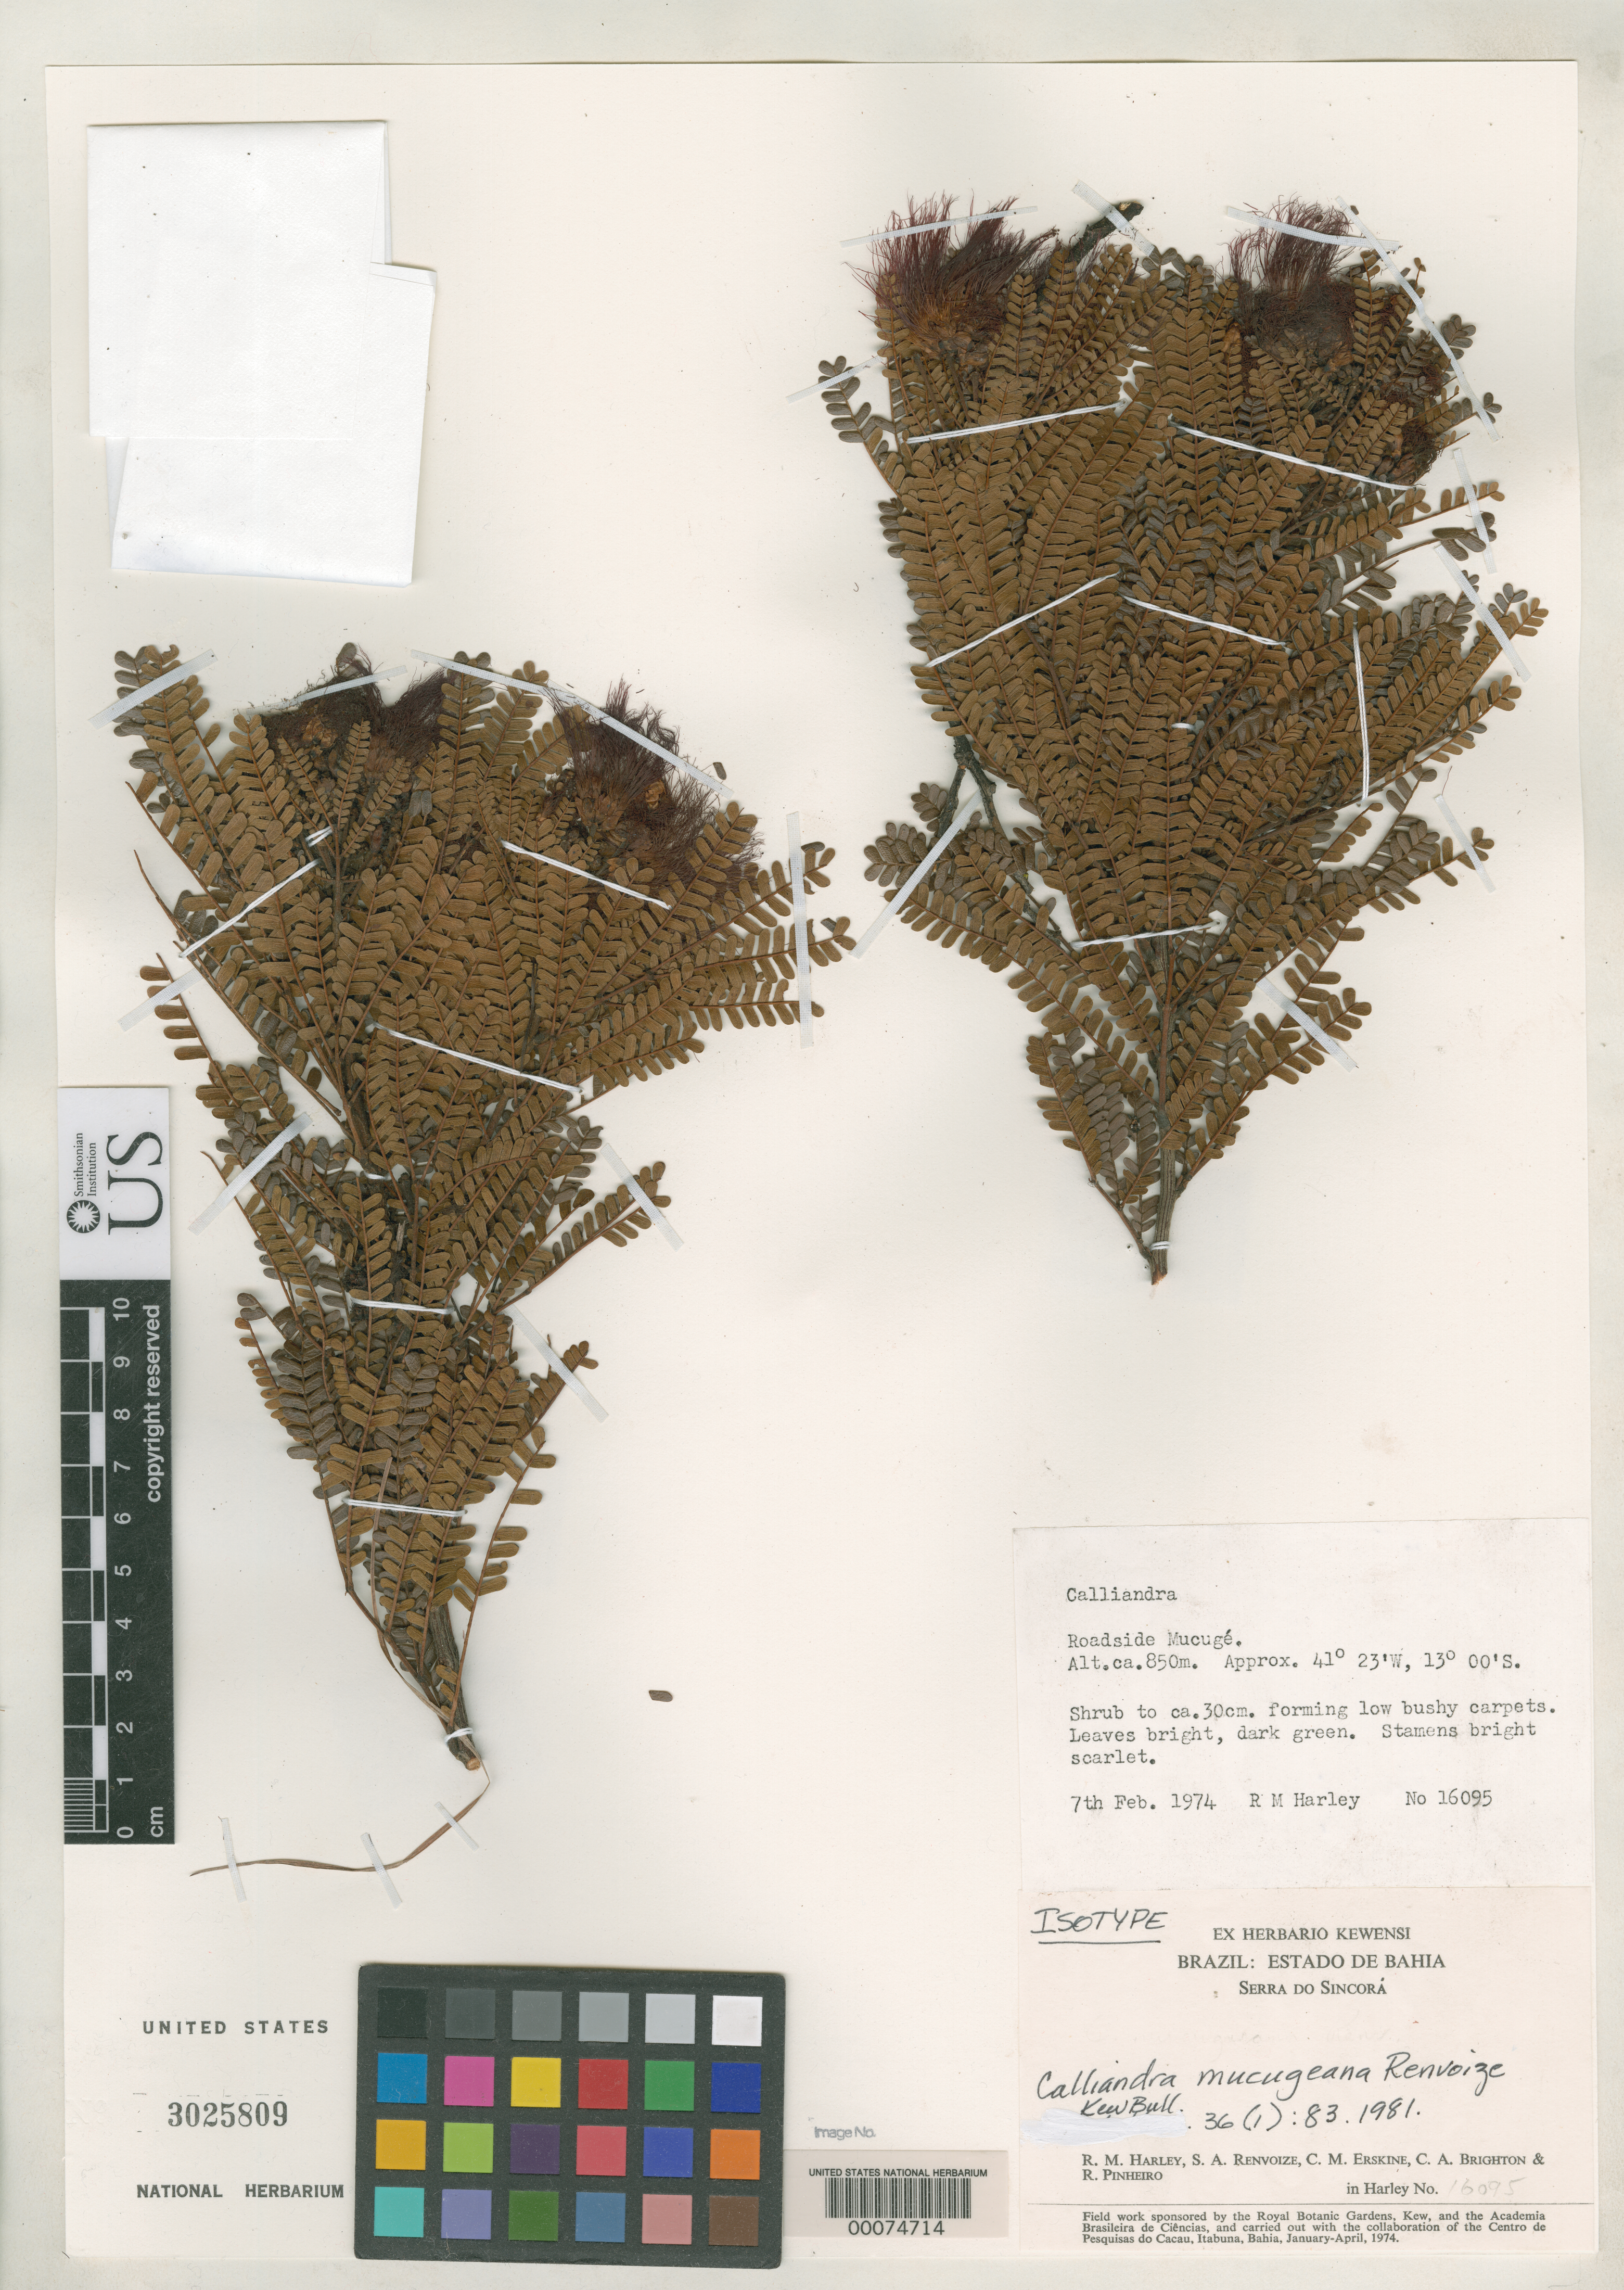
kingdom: Plantae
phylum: Tracheophyta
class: Magnoliopsida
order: Fabales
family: Fabaceae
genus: Calliandra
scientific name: Calliandra mucugeana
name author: Renvoize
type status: Isotype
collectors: R. M. Harley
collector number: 16095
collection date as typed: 07 Feb 1974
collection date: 1974-02-07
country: Brazil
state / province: Bahia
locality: Serra do Sincora, roadside Mucuge.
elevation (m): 850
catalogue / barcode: US 3025809